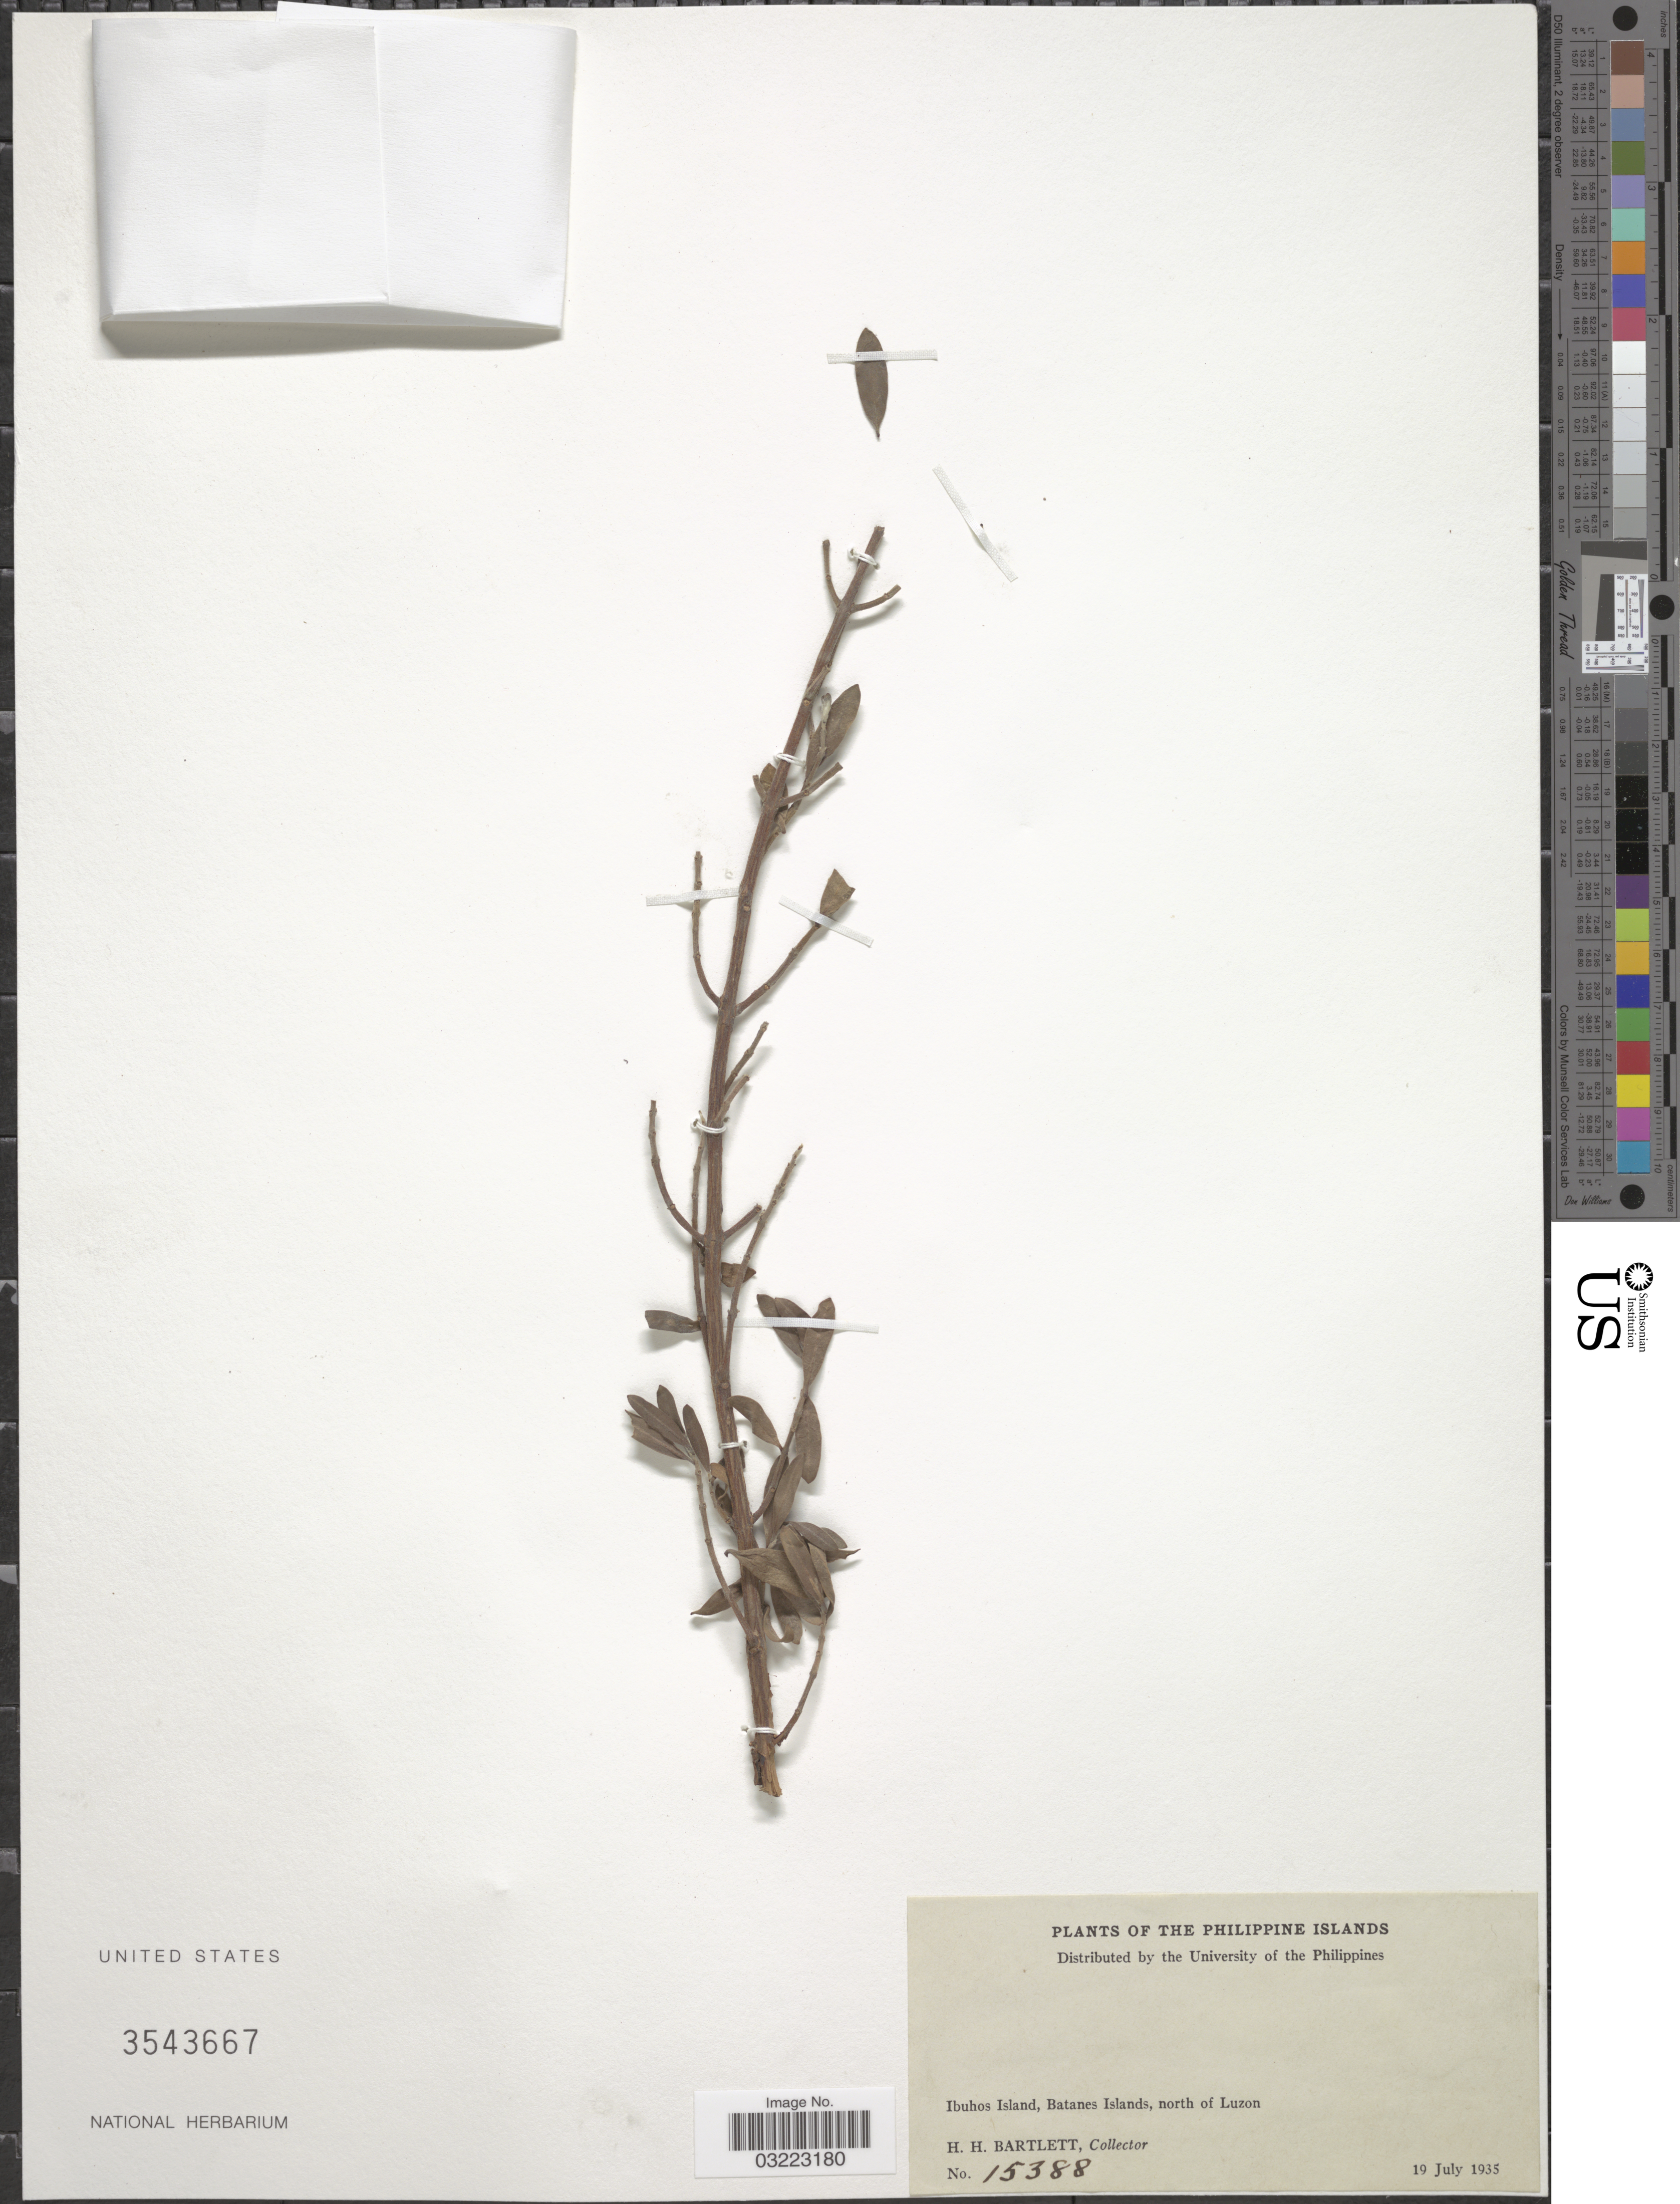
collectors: H. H. Bartlett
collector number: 15388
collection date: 1935-07-19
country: Philippines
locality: The Philippine Islands. Ibuhos Island, Batanes Islands, north of Luzon.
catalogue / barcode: US 3543667